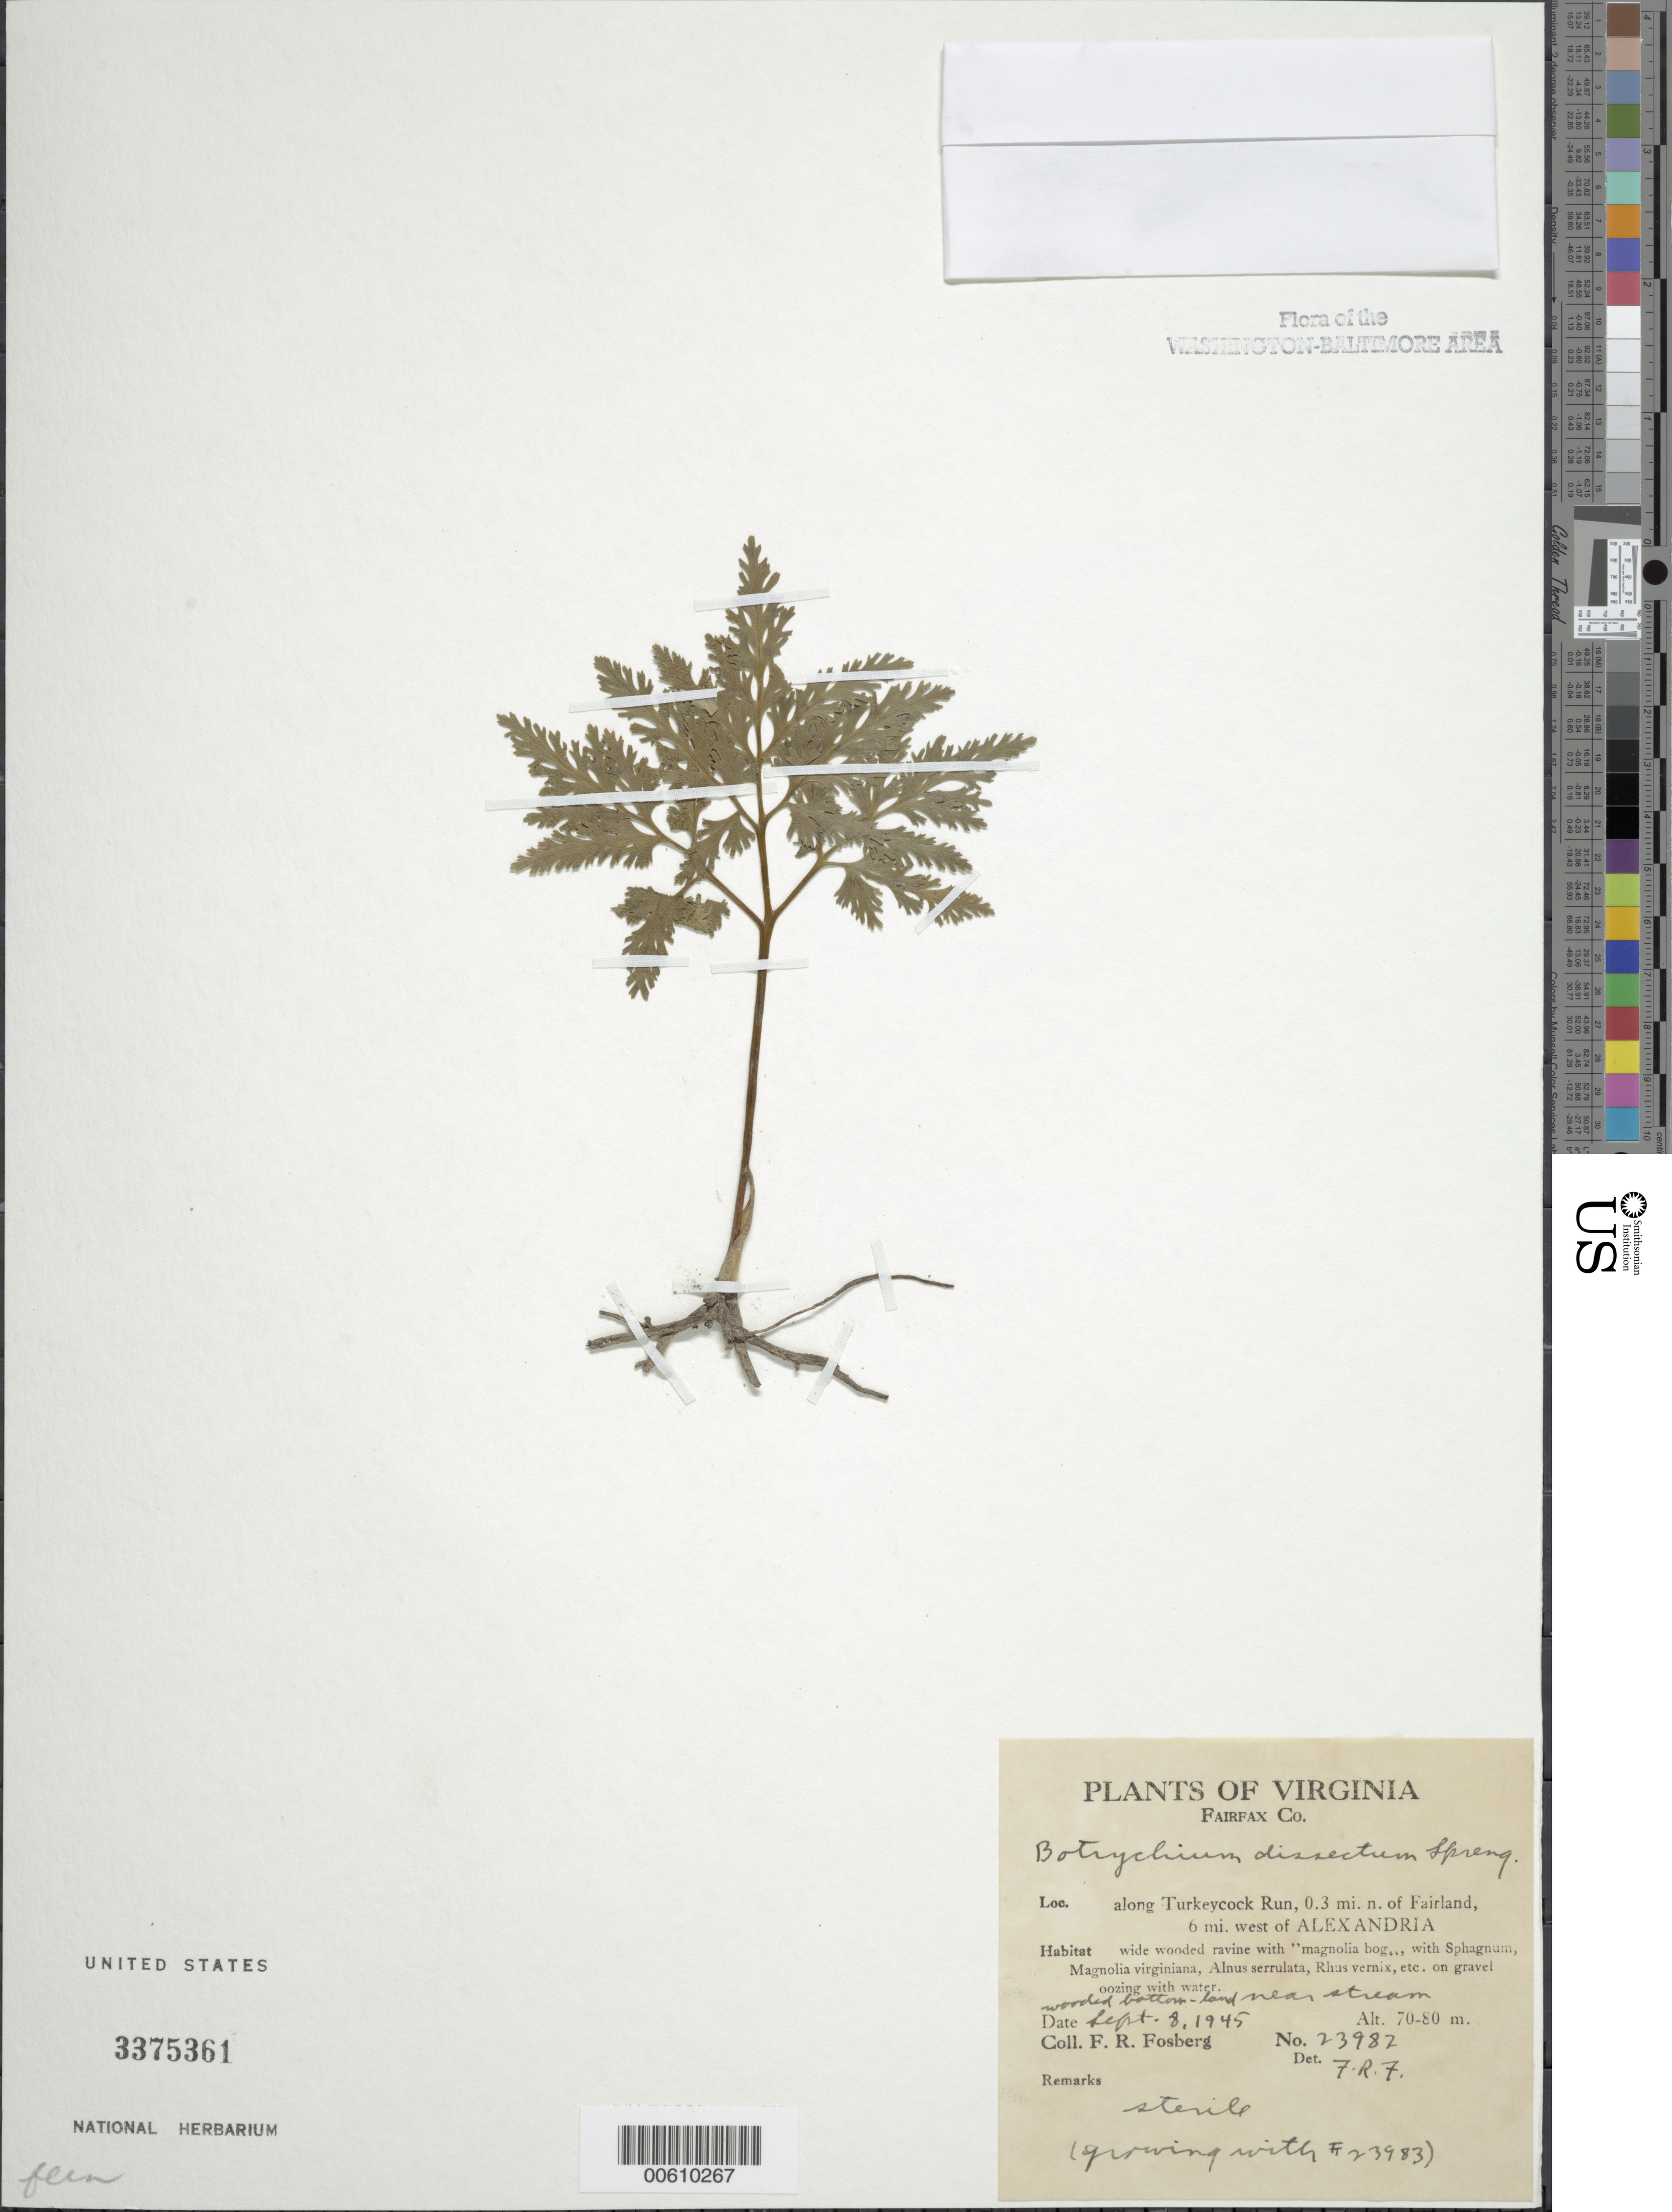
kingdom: Plantae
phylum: Tracheophyta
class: Polypodiopsida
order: Ophioglossales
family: Ophioglossaceae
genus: Botrychium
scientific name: Botrychium dissectum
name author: Spreng.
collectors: F. Fosburg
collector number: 23982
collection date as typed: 08 Sep 1945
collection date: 1945-09-08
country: United States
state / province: Virginia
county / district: Fairfax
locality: Along Turkeycock Run, N of Fairland, W of Alexandria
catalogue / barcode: US 3375361